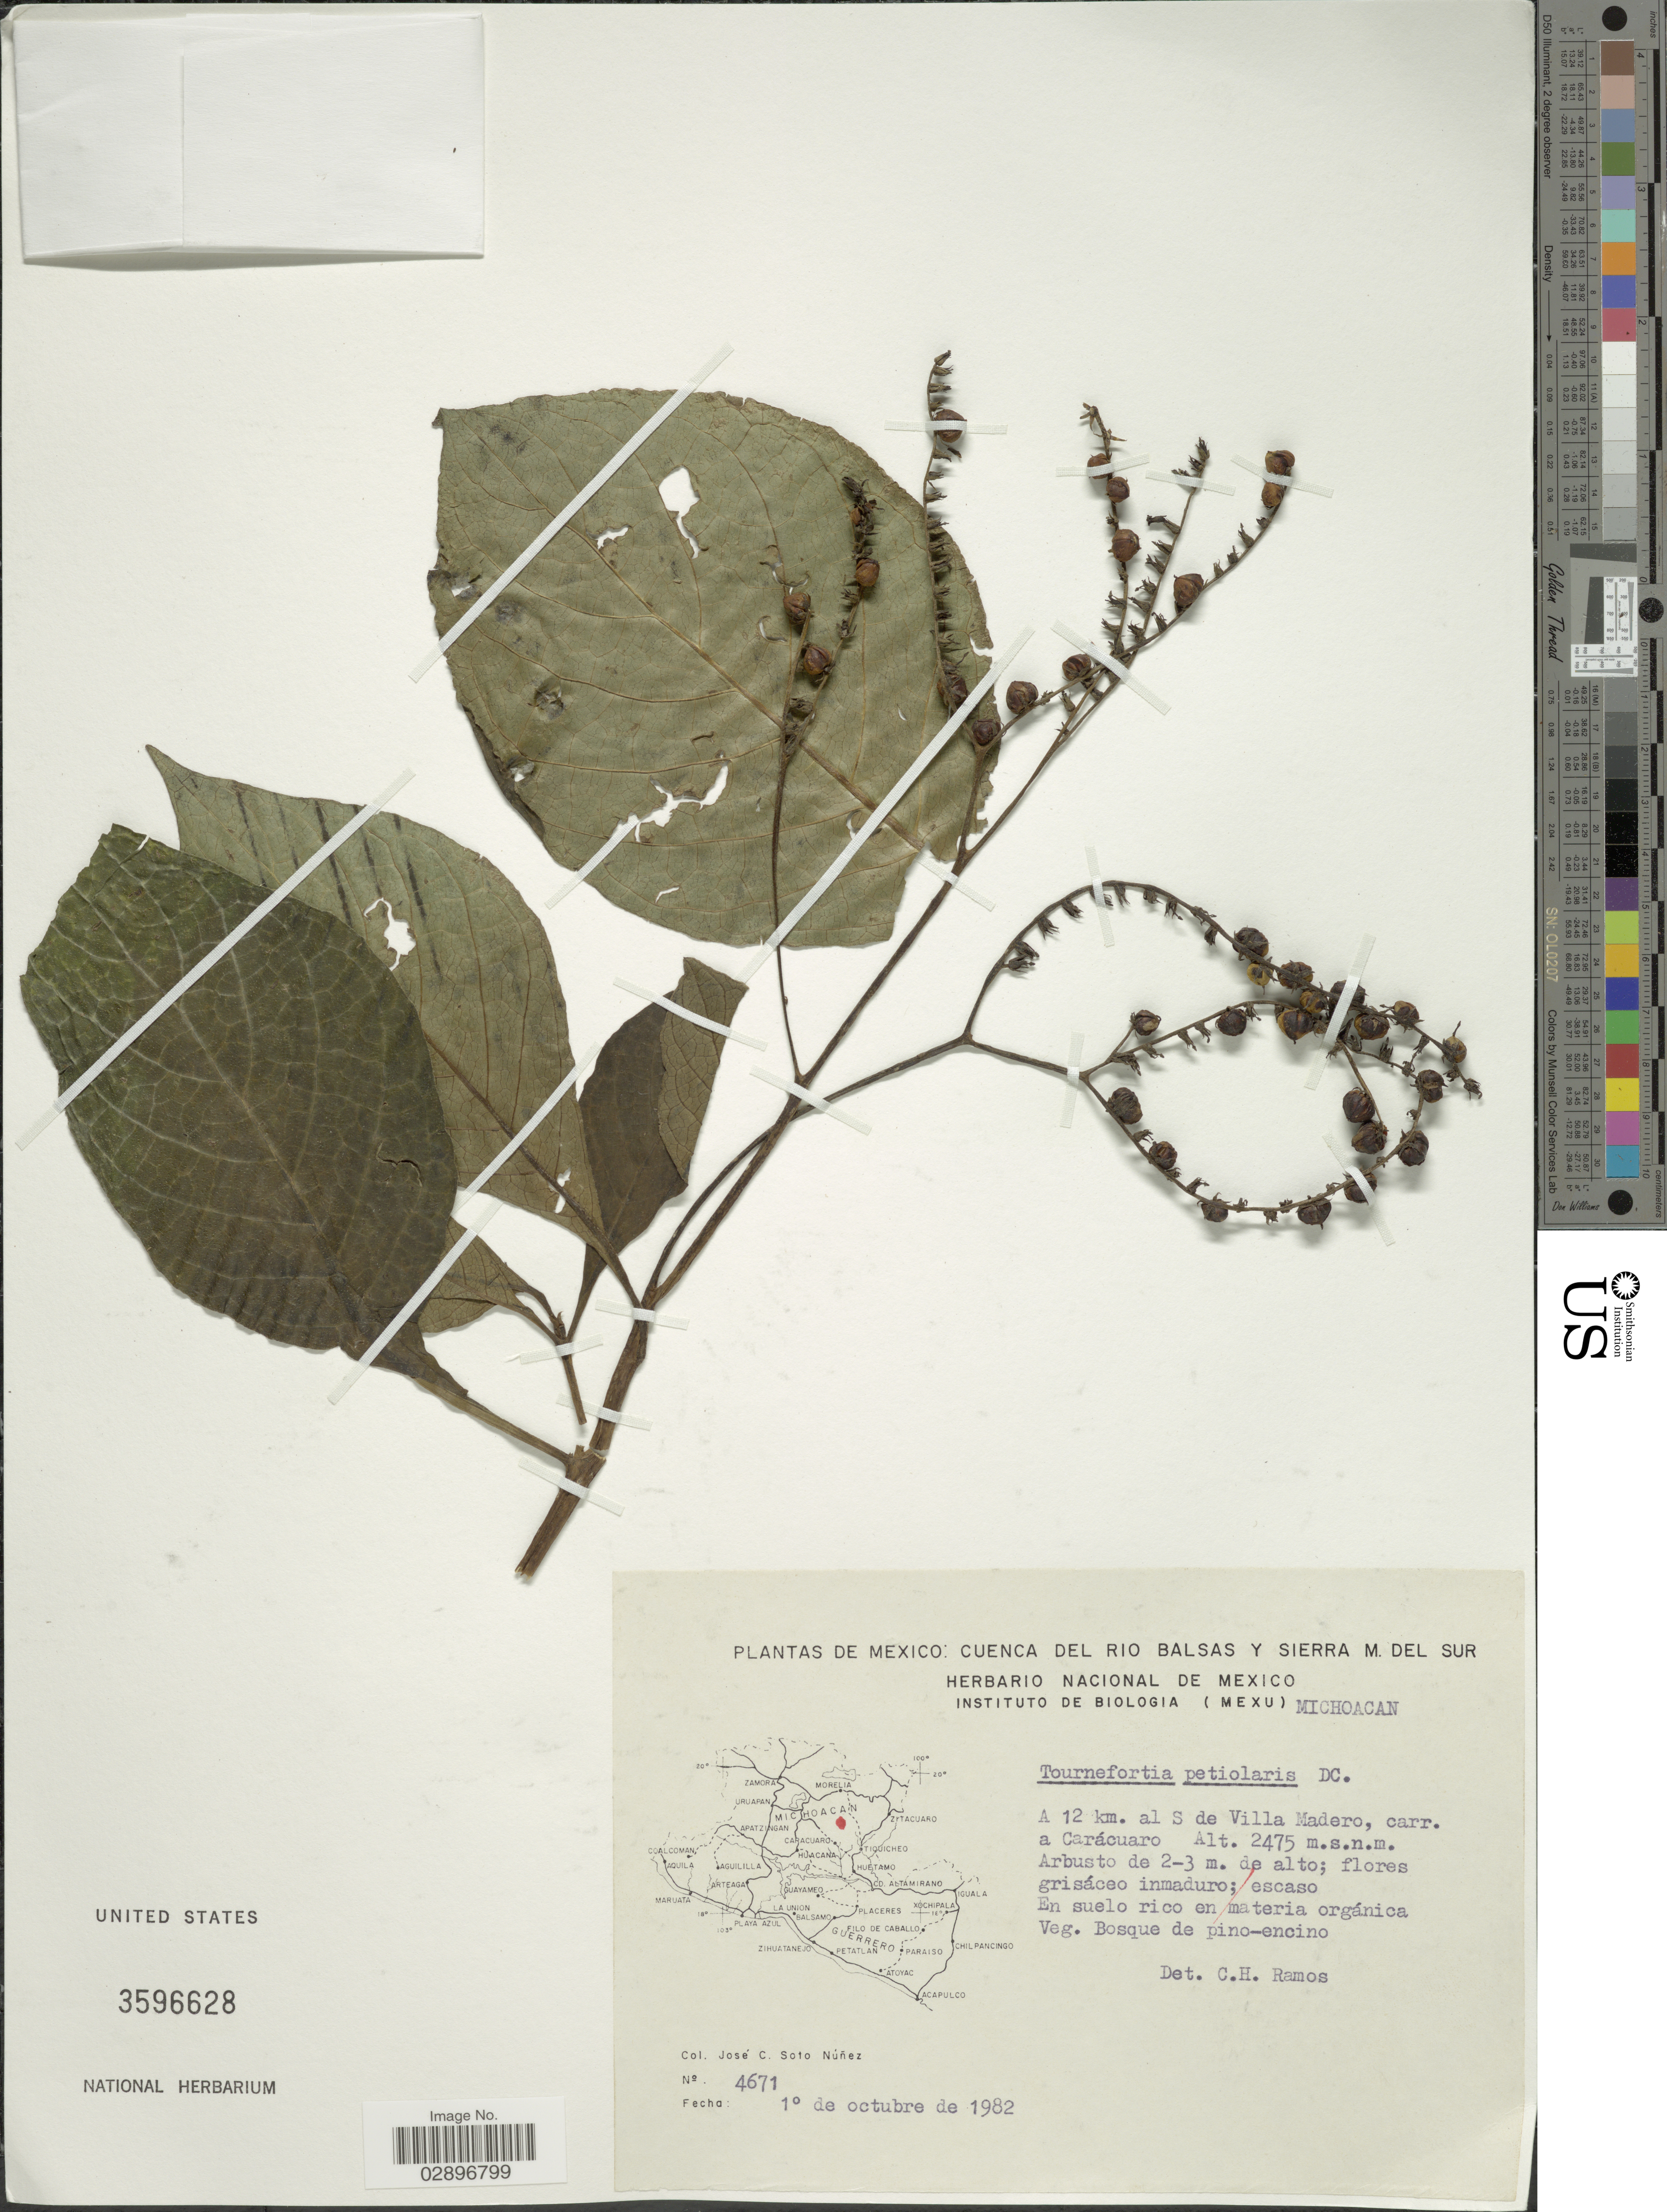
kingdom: Plantae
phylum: Tracheophyta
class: Magnoliopsida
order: Boraginales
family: Heliotropiaceae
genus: Tournefortia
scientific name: Tournefortia petiolaris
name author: DC.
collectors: J. Soto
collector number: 4671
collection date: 1982-10-01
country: Mexico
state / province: Michoacán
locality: Cuenca del Rio Balsas y Sierra m. del Sur. A 12 km. al S de Villa Madero, carr. a Carácuaro.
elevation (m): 2475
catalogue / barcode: US 3596628